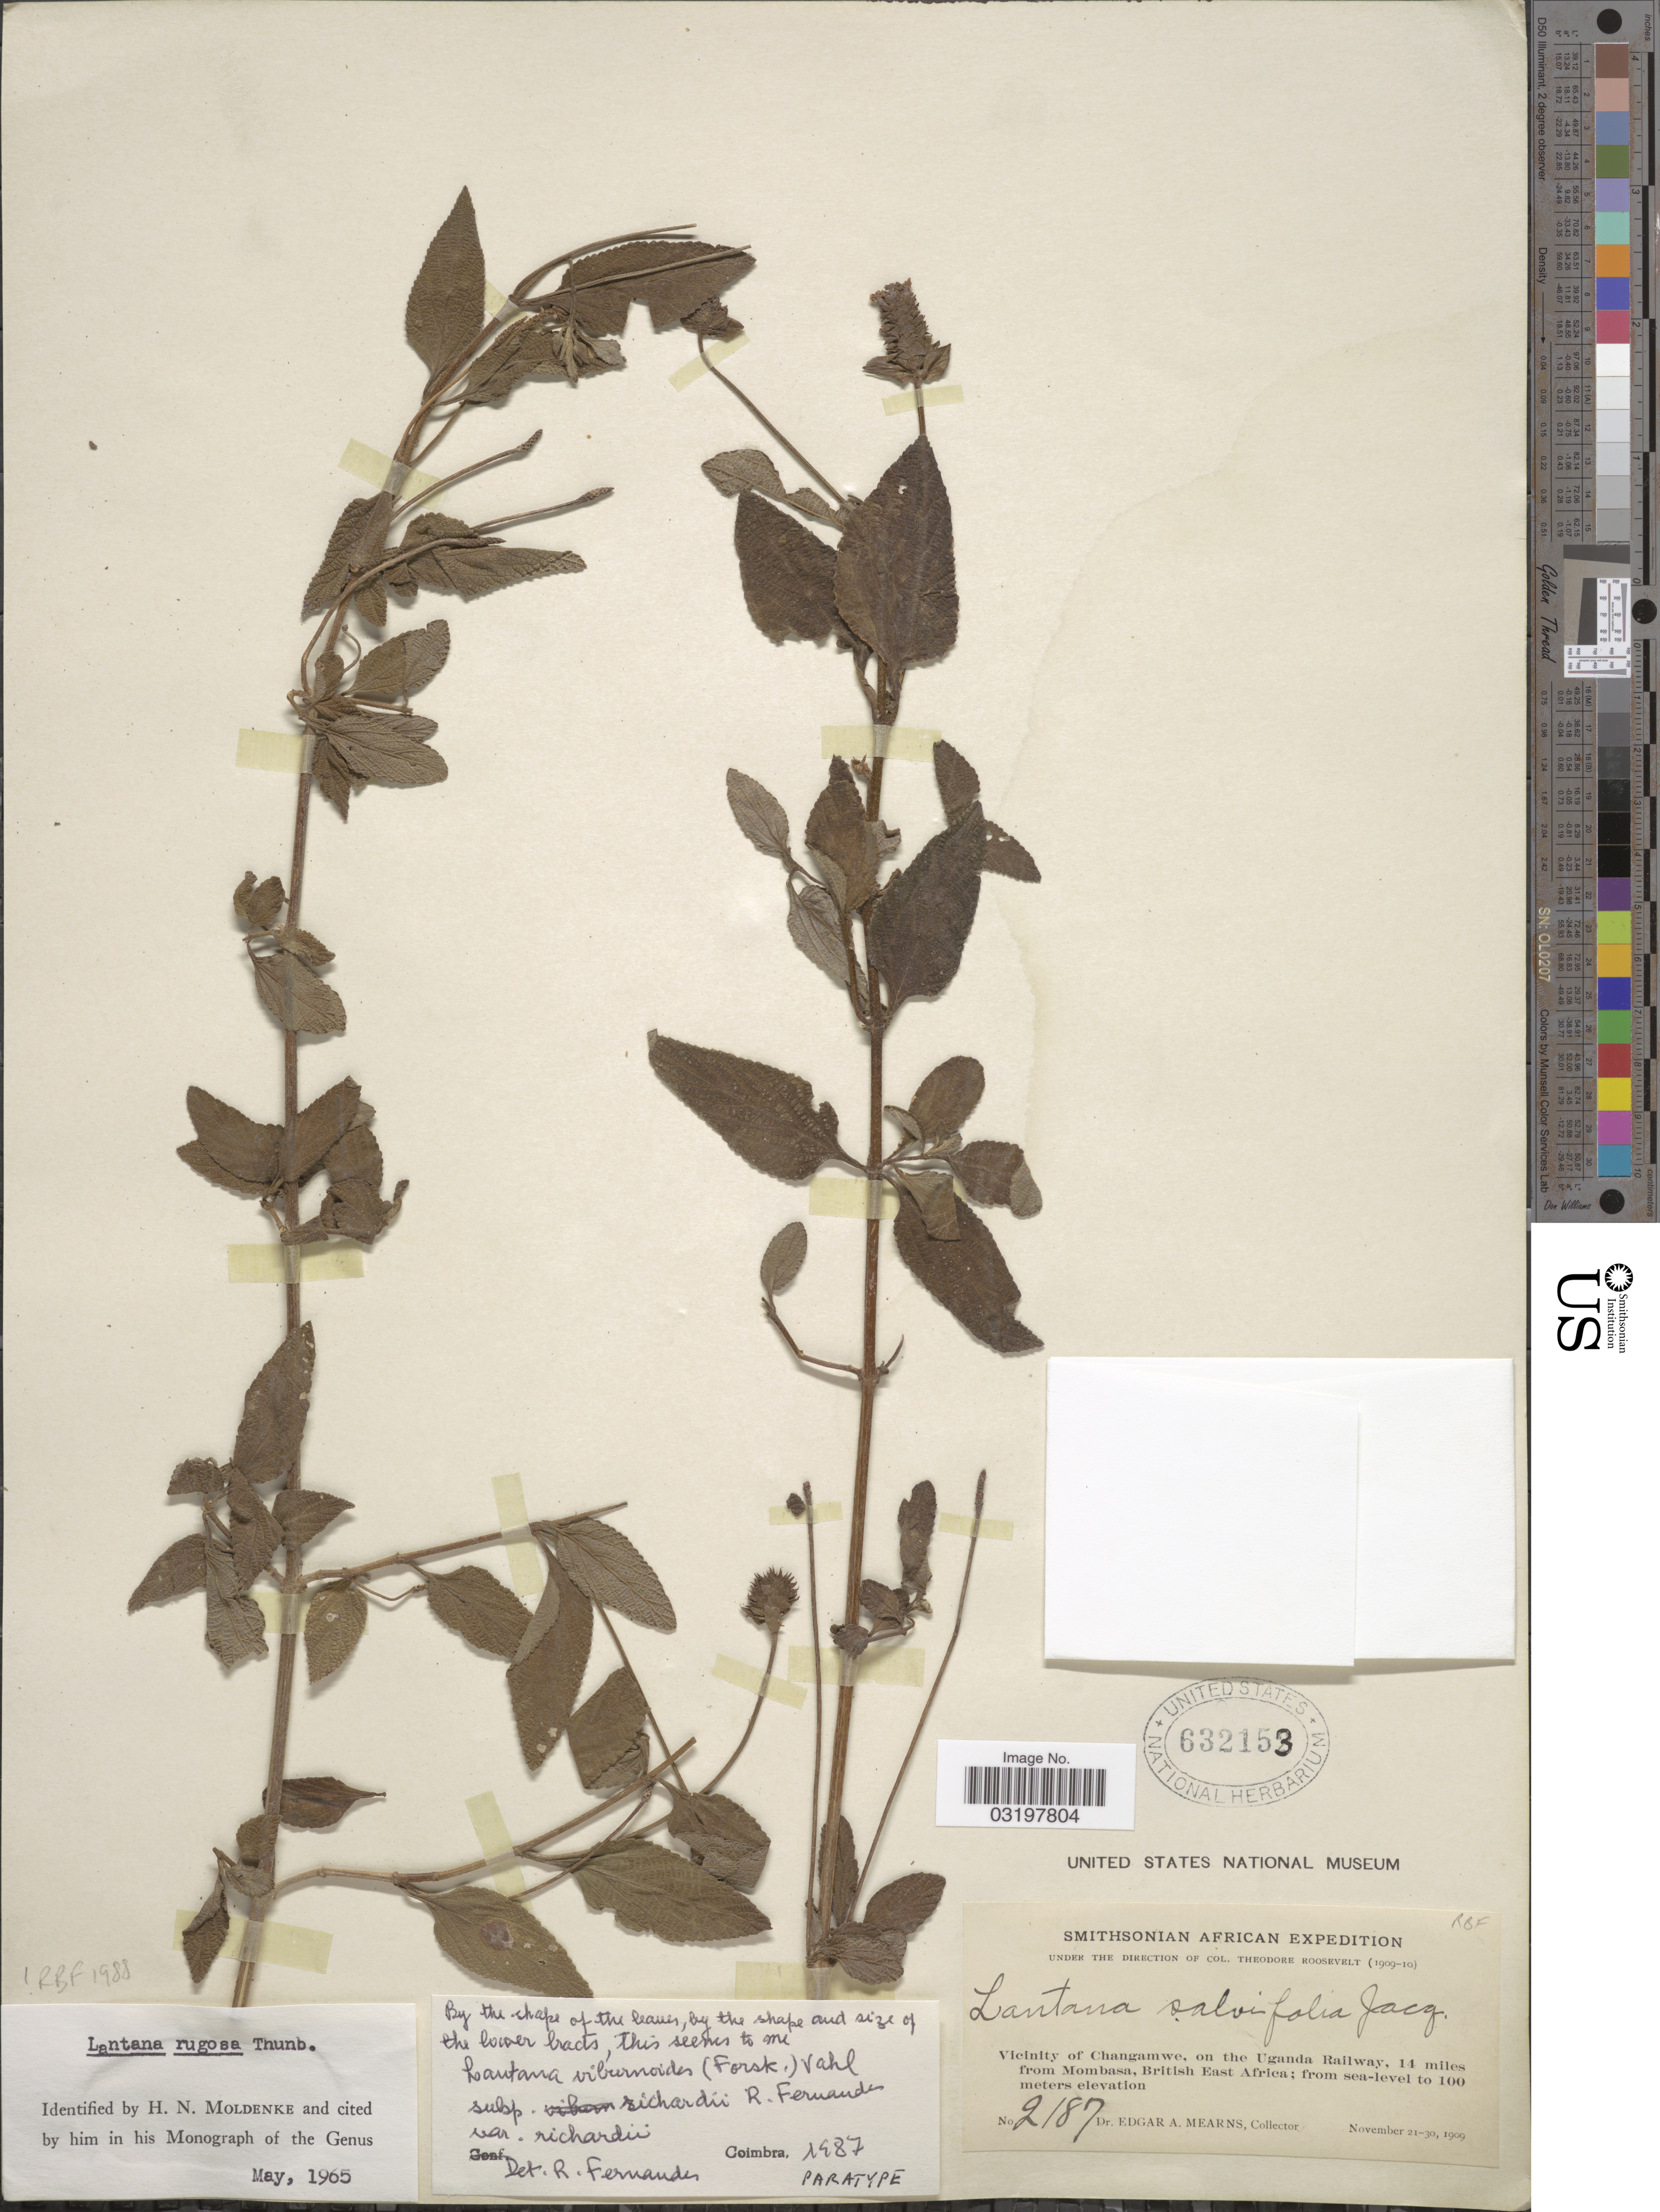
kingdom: Plantae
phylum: Tracheophyta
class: Magnoliopsida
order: Lamiales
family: Verbenaceae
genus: Lantana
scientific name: Lantana viburnoides var. richardii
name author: R. Fern.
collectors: E. A. Mearns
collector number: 2187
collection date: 1909-11-21/1909-11-30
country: Kenya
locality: Vicinity of Changamwe, on the Uganda Railway, 14 miles from Mombasa, British East Africa.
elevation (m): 0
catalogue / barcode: US 632153